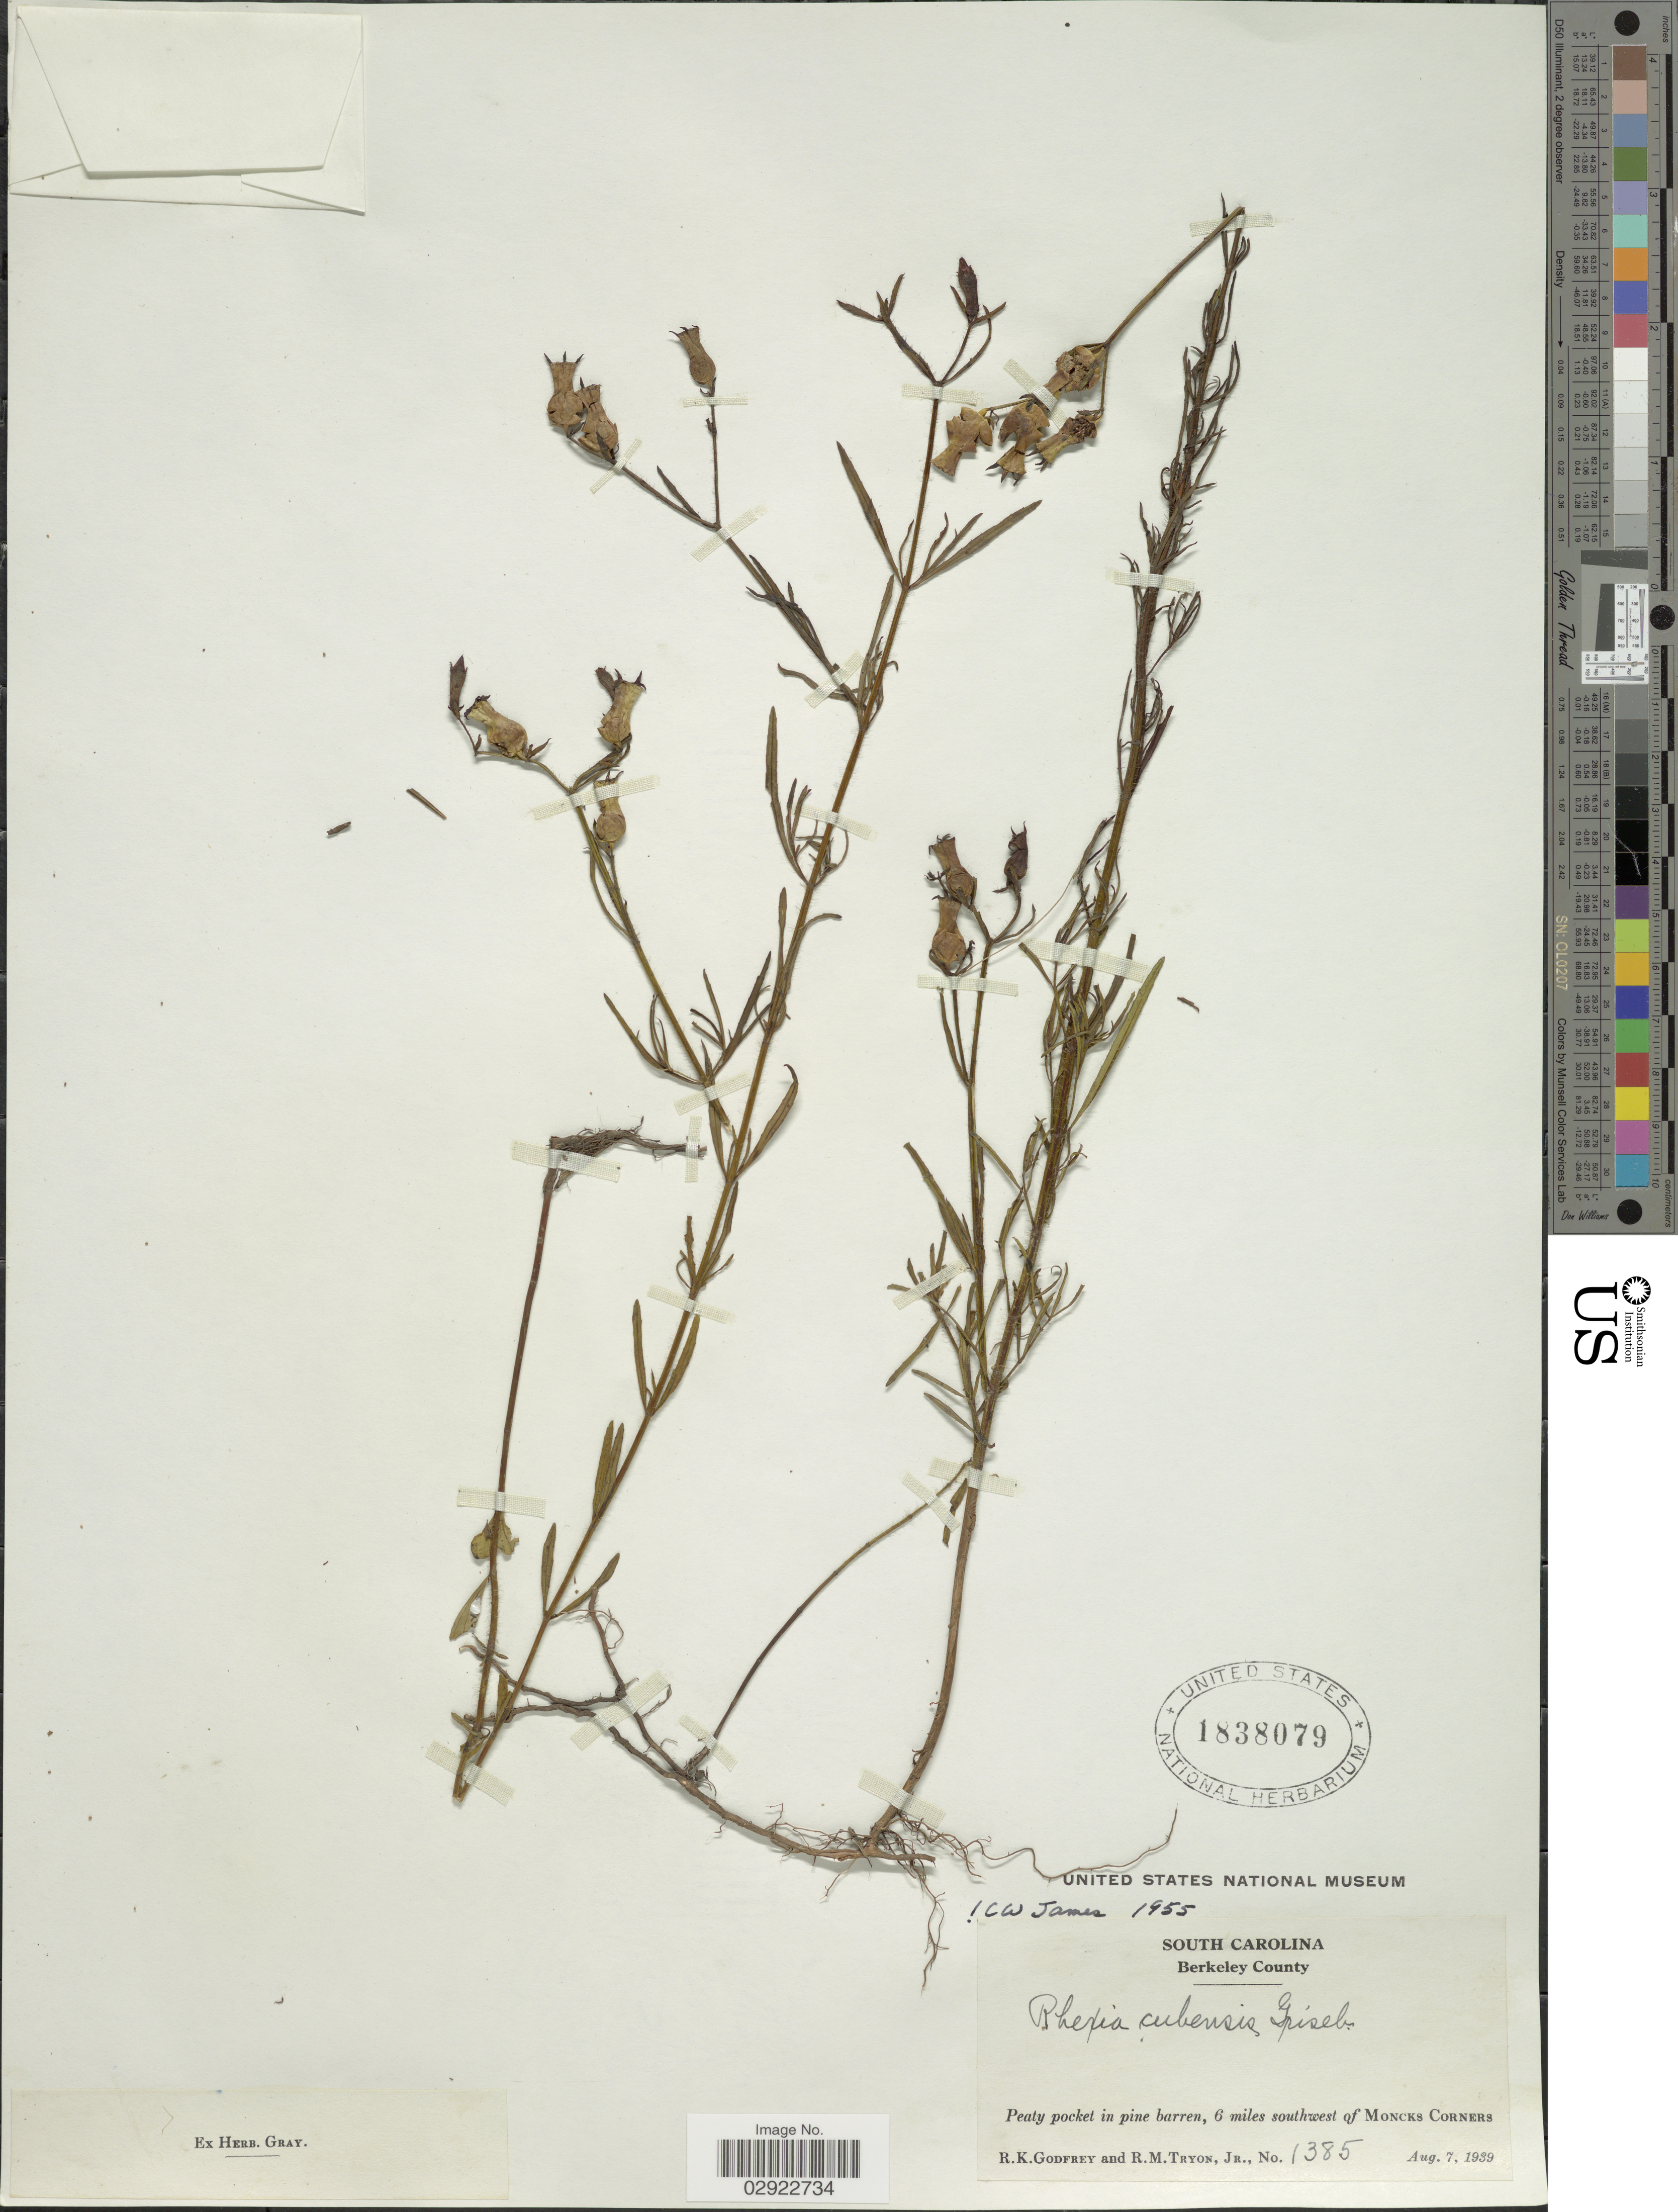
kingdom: Plantae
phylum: Tracheophyta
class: Magnoliopsida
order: Myrtales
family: Melastomataceae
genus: Rhexia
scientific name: Rhexia cubensis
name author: Griseb.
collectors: R. K. Godfrey & R. Tryon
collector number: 1385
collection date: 1939-08-07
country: United States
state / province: South Carolina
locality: Berkeley County. 6 miles southwest of Moncks Corners.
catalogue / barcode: US 1838079